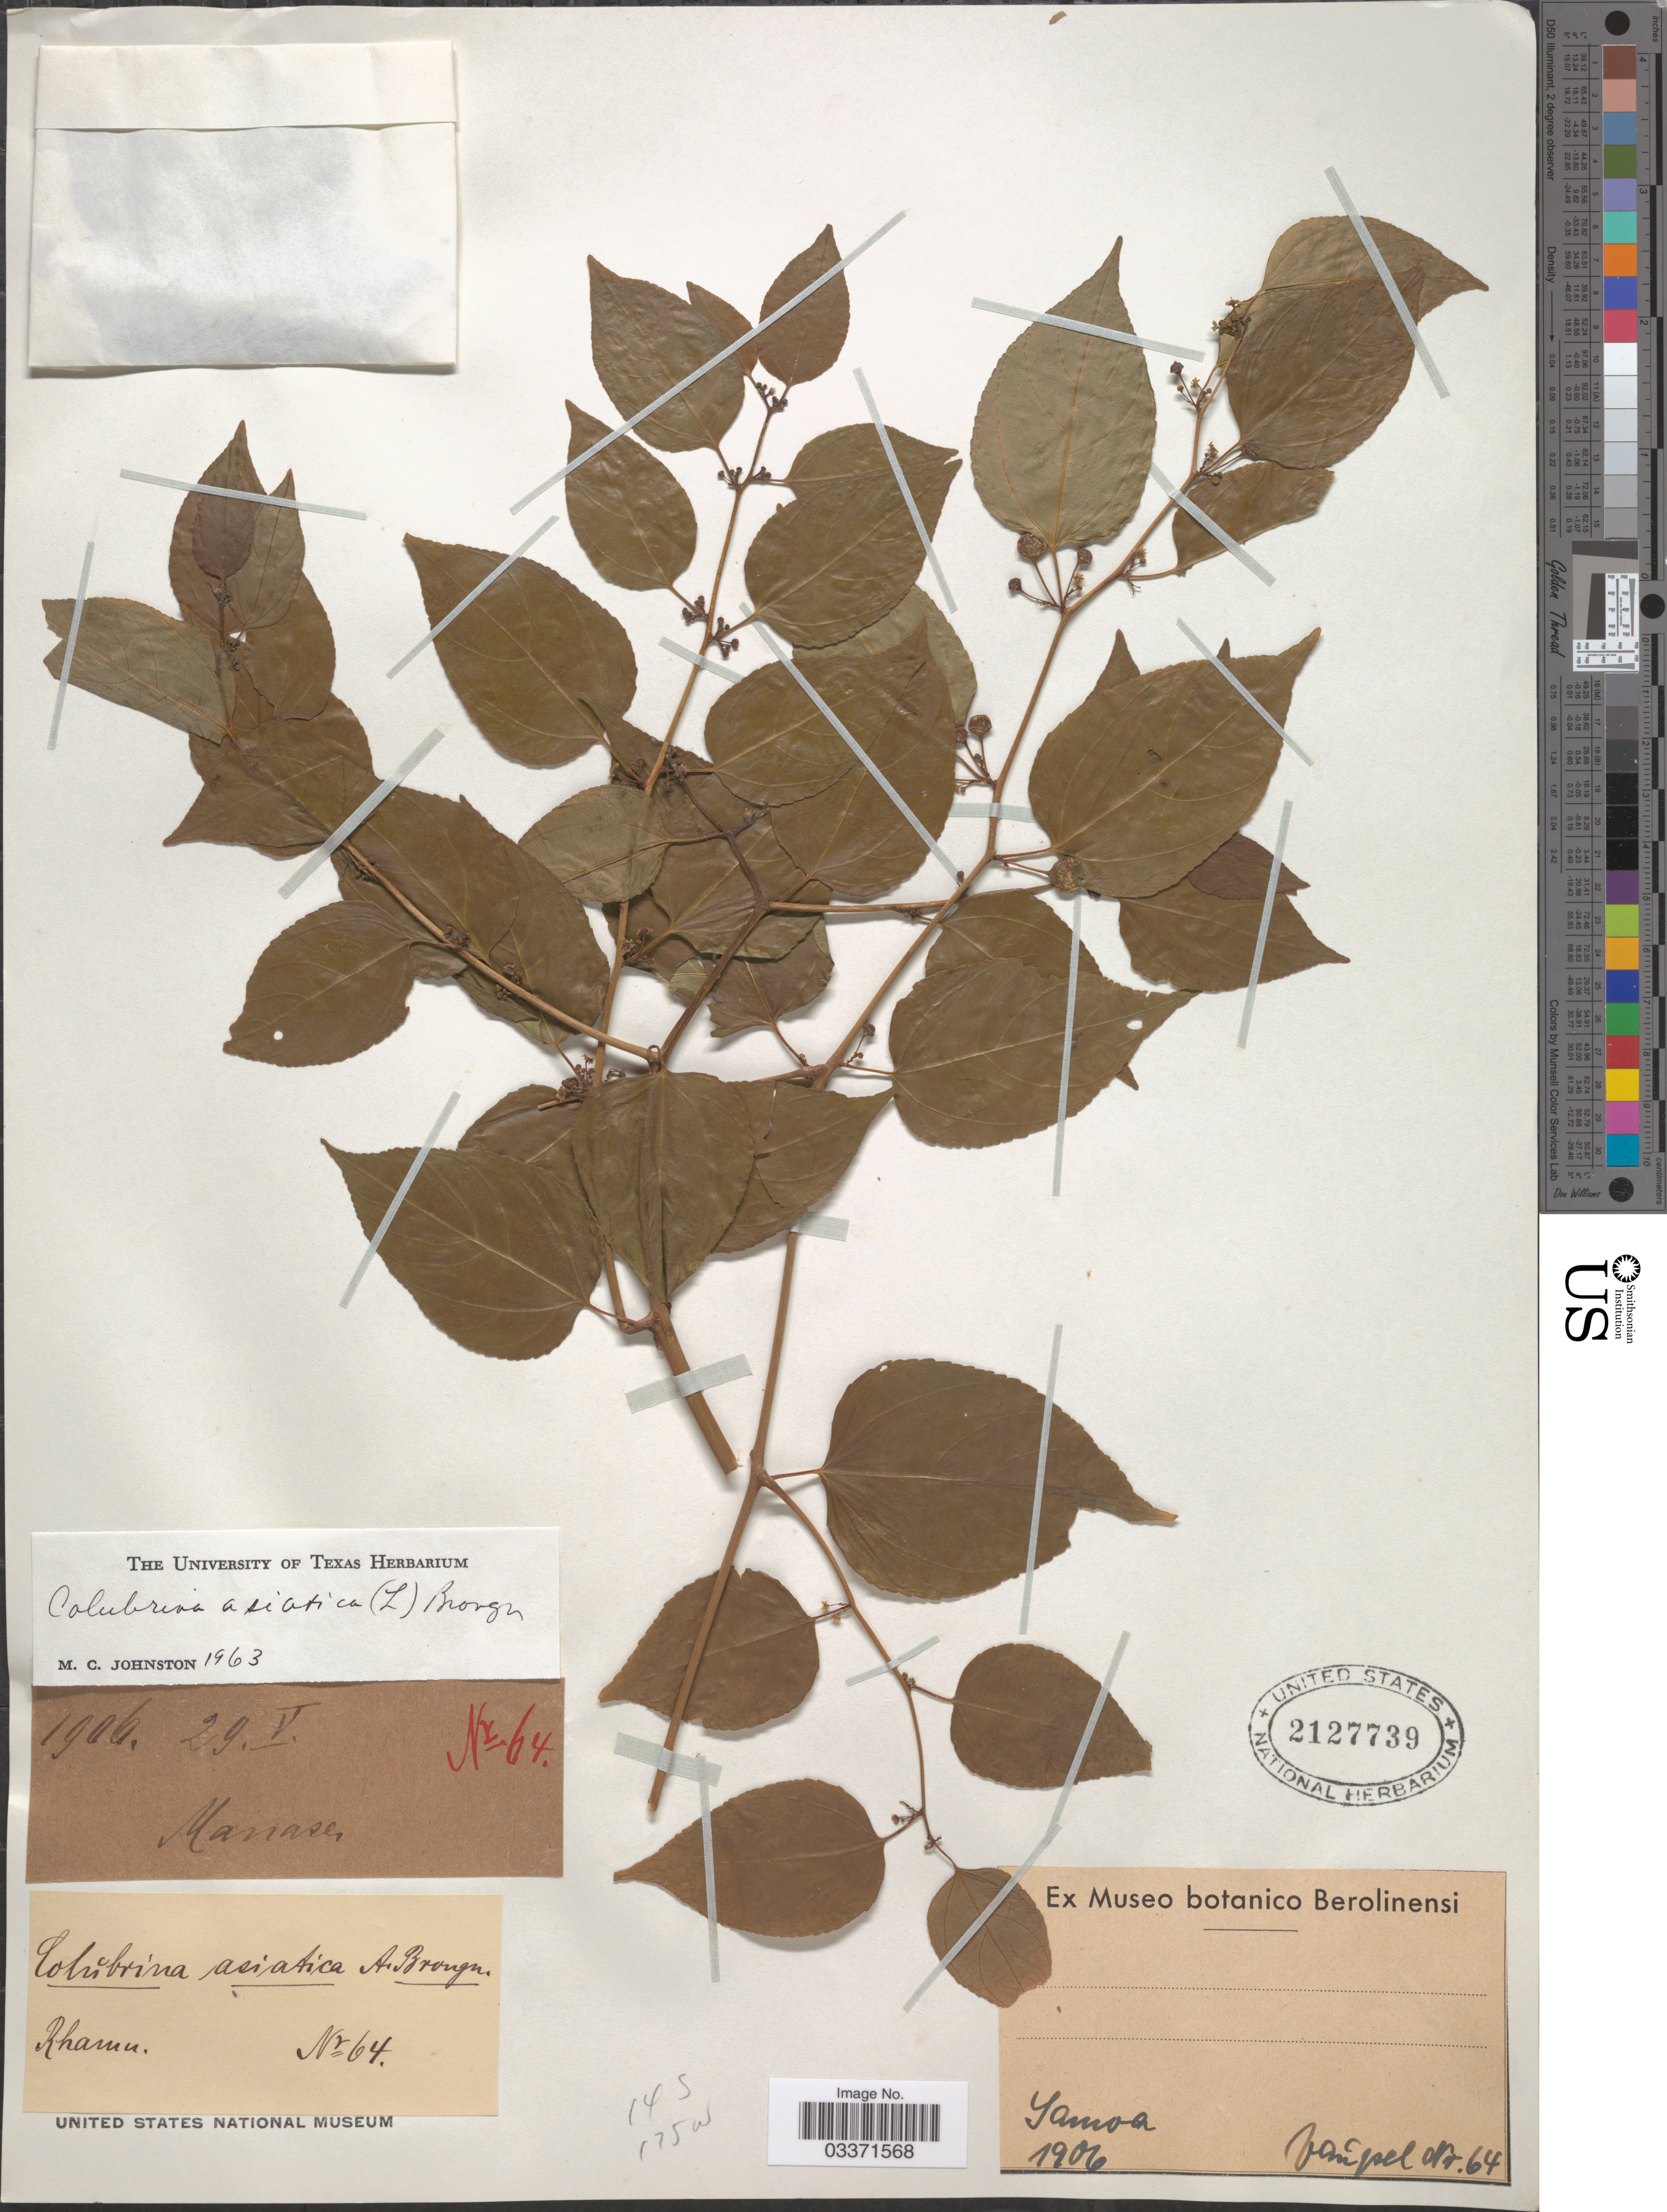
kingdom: Plantae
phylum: Tracheophyta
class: Magnoliopsida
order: Rosales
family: Rhamnaceae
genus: Colubrina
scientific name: Colubrina asiatica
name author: (L.) Brongn.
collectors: Vaupel, --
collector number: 64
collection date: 1906-05-29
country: Samoa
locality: Samoa, Manase.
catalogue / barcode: US 2127739